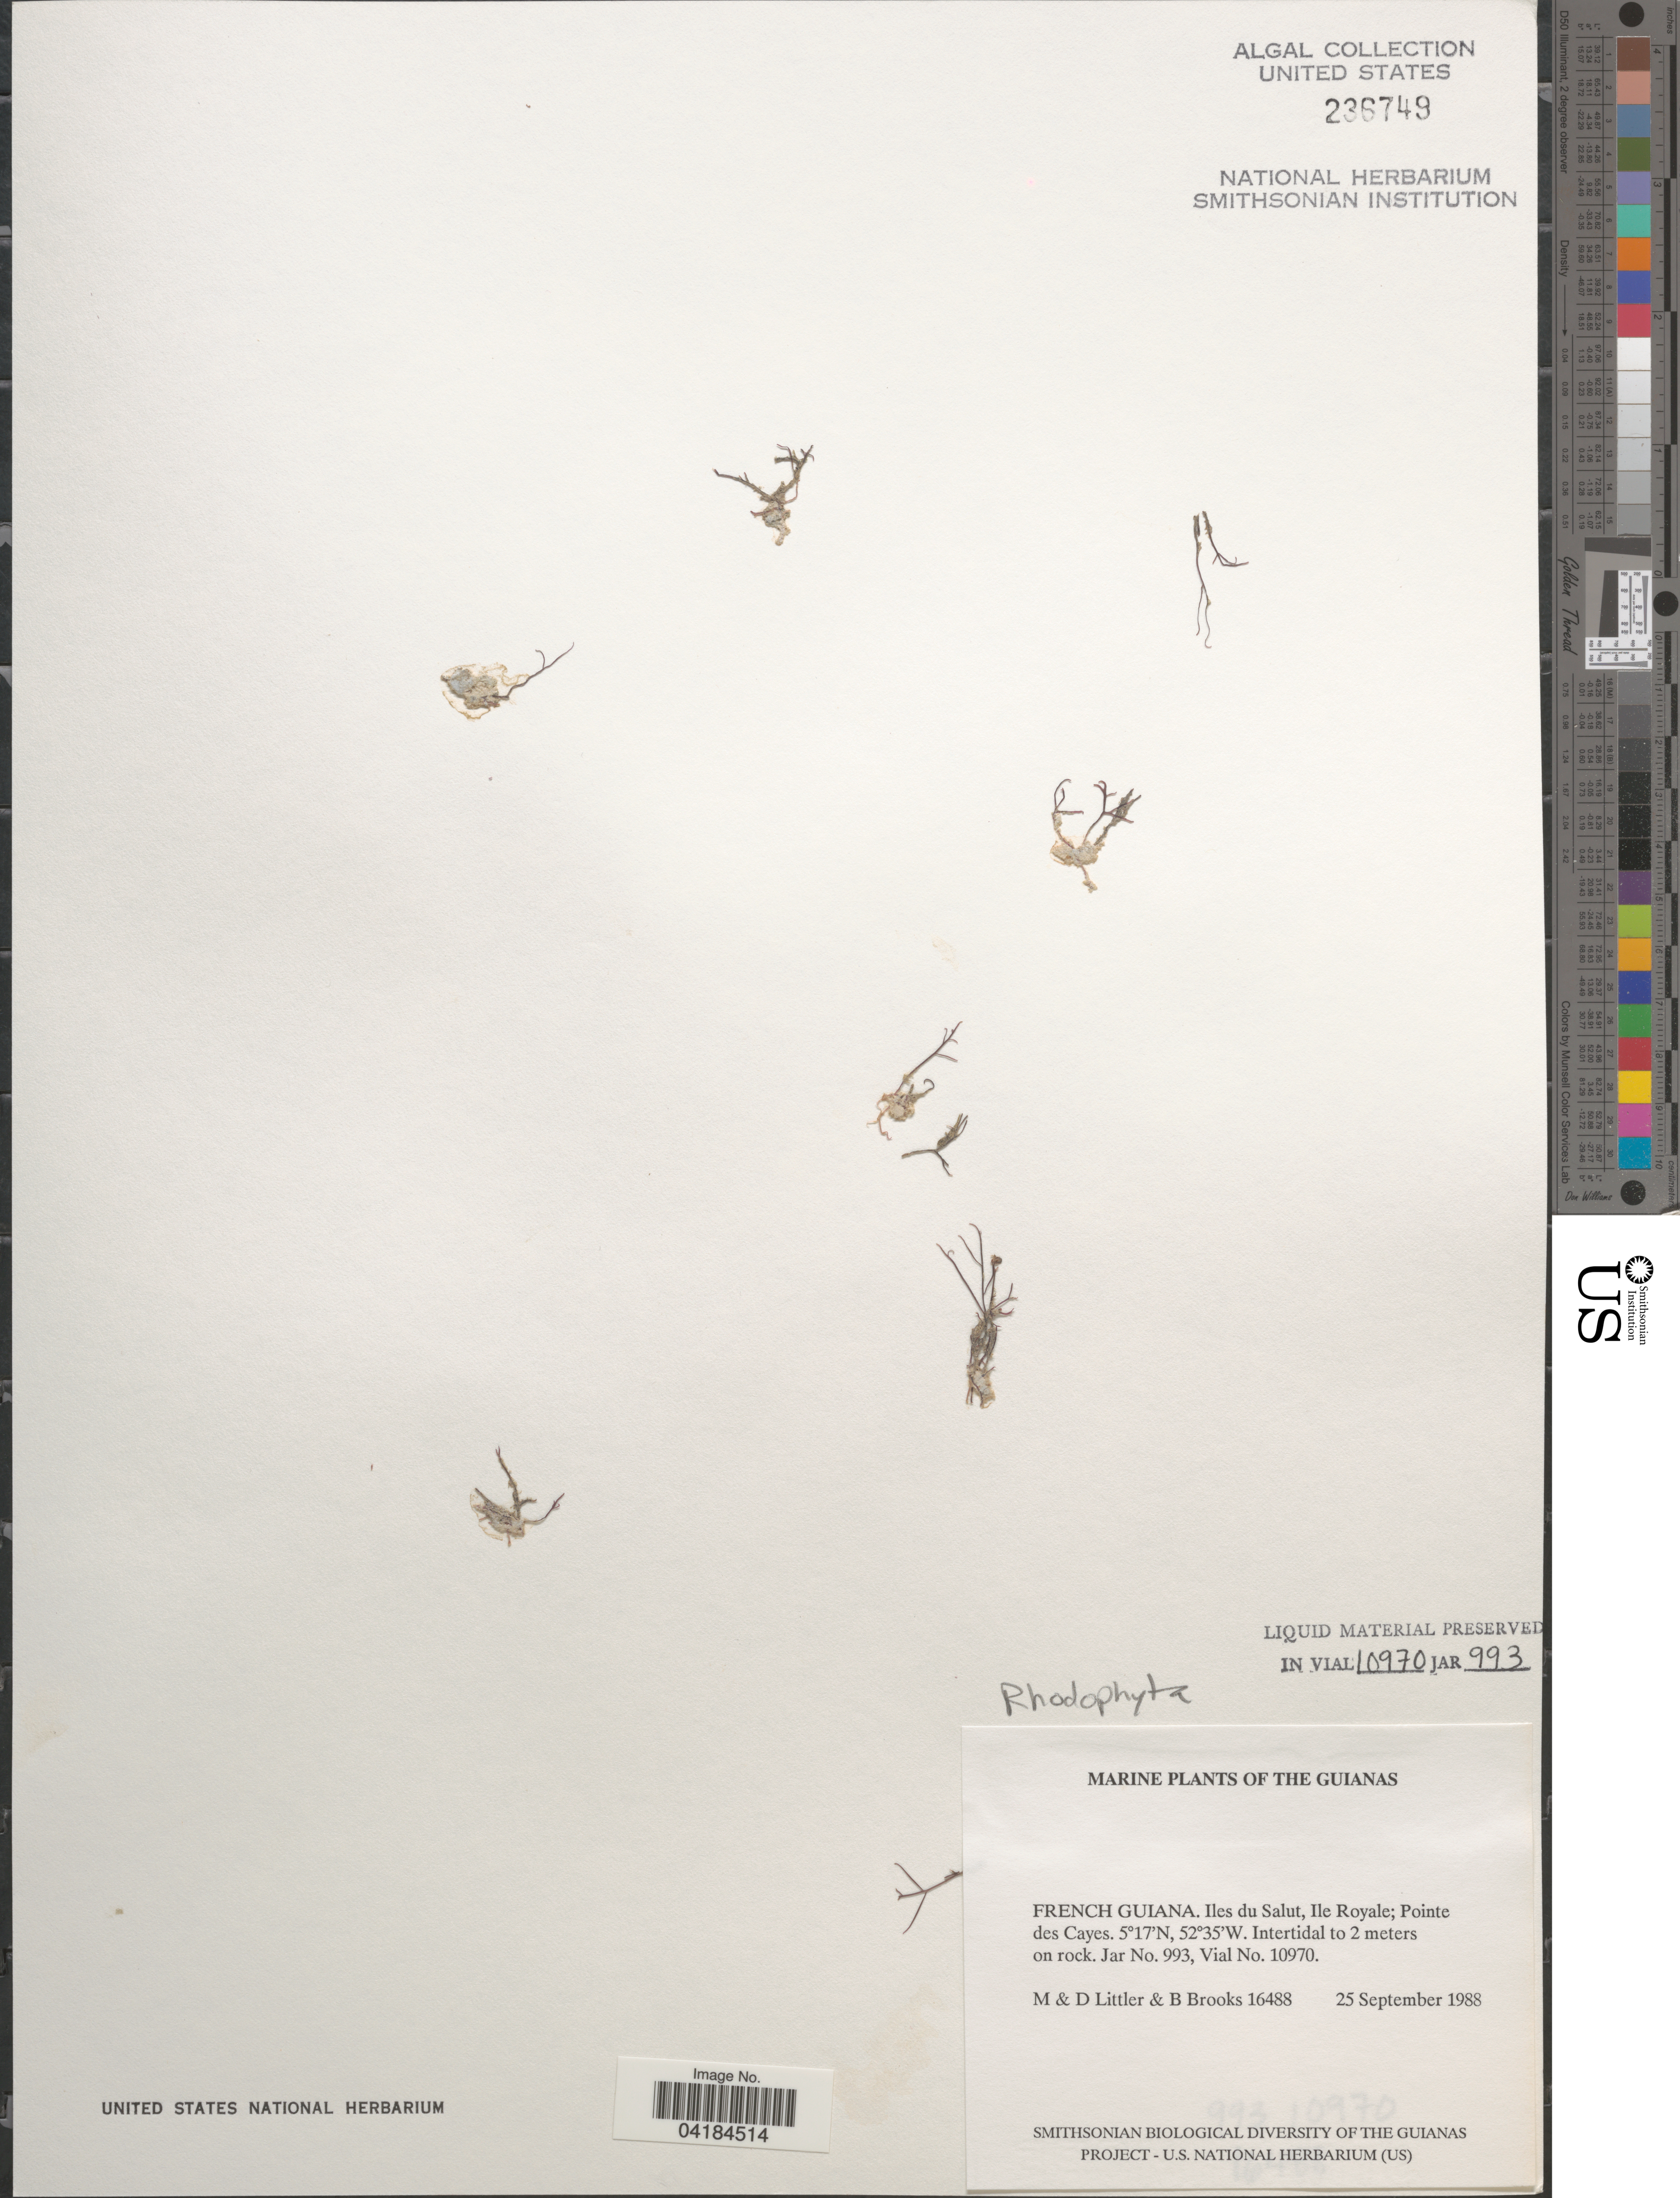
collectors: M. Littler, D. S. Littler & B. Brooks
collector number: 16488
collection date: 1988-09-25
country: French Guiana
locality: The Guianas. Iles du Salut, Ile Royale; Pointe des Cayes.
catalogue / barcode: US 236749